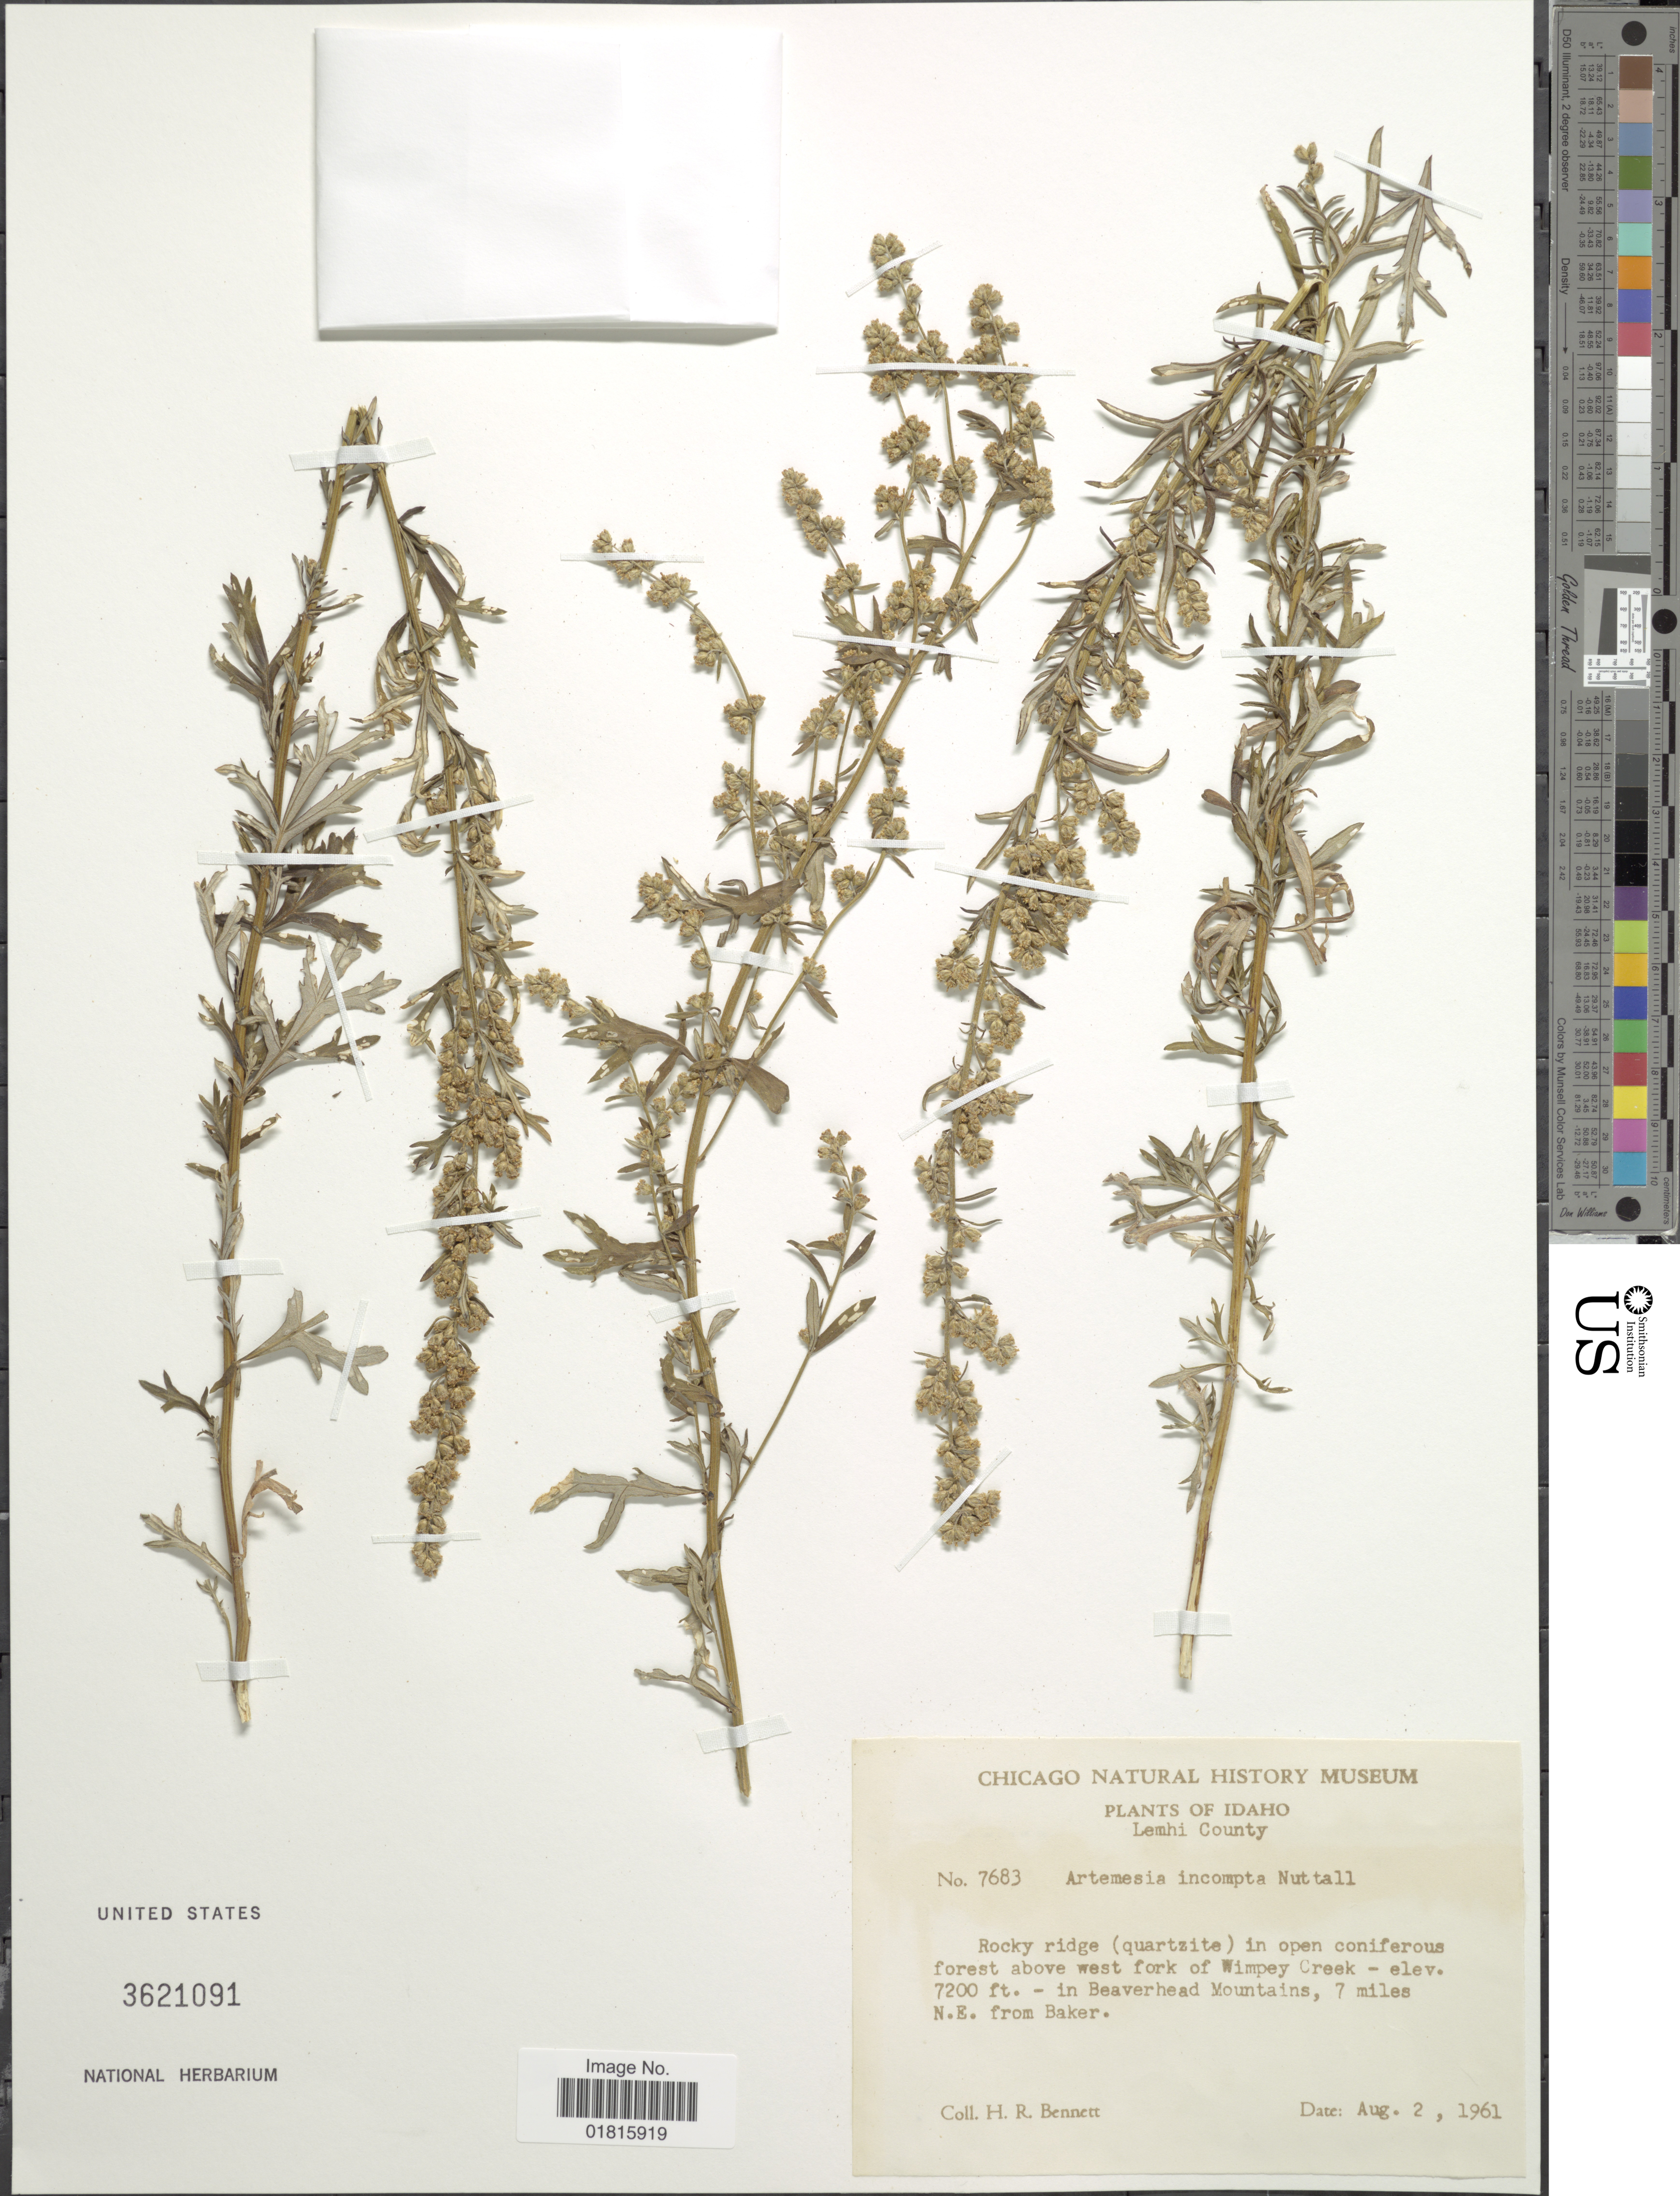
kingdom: Plantae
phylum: Tracheophyta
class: Magnoliopsida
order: Asterales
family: Asteraceae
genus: Artemisia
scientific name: Artemisia incompta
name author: Nutt.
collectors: H. R. Bennett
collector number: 7683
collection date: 1961-08-02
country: United States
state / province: Idaho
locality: Lemhi County, Rocky ridge (quartzite) in open coniferous forest above west fork of Wimpey Creek, in Beaverhead Mountains, 7 miles N.E. from Baker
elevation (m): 2195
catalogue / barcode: US 3621091